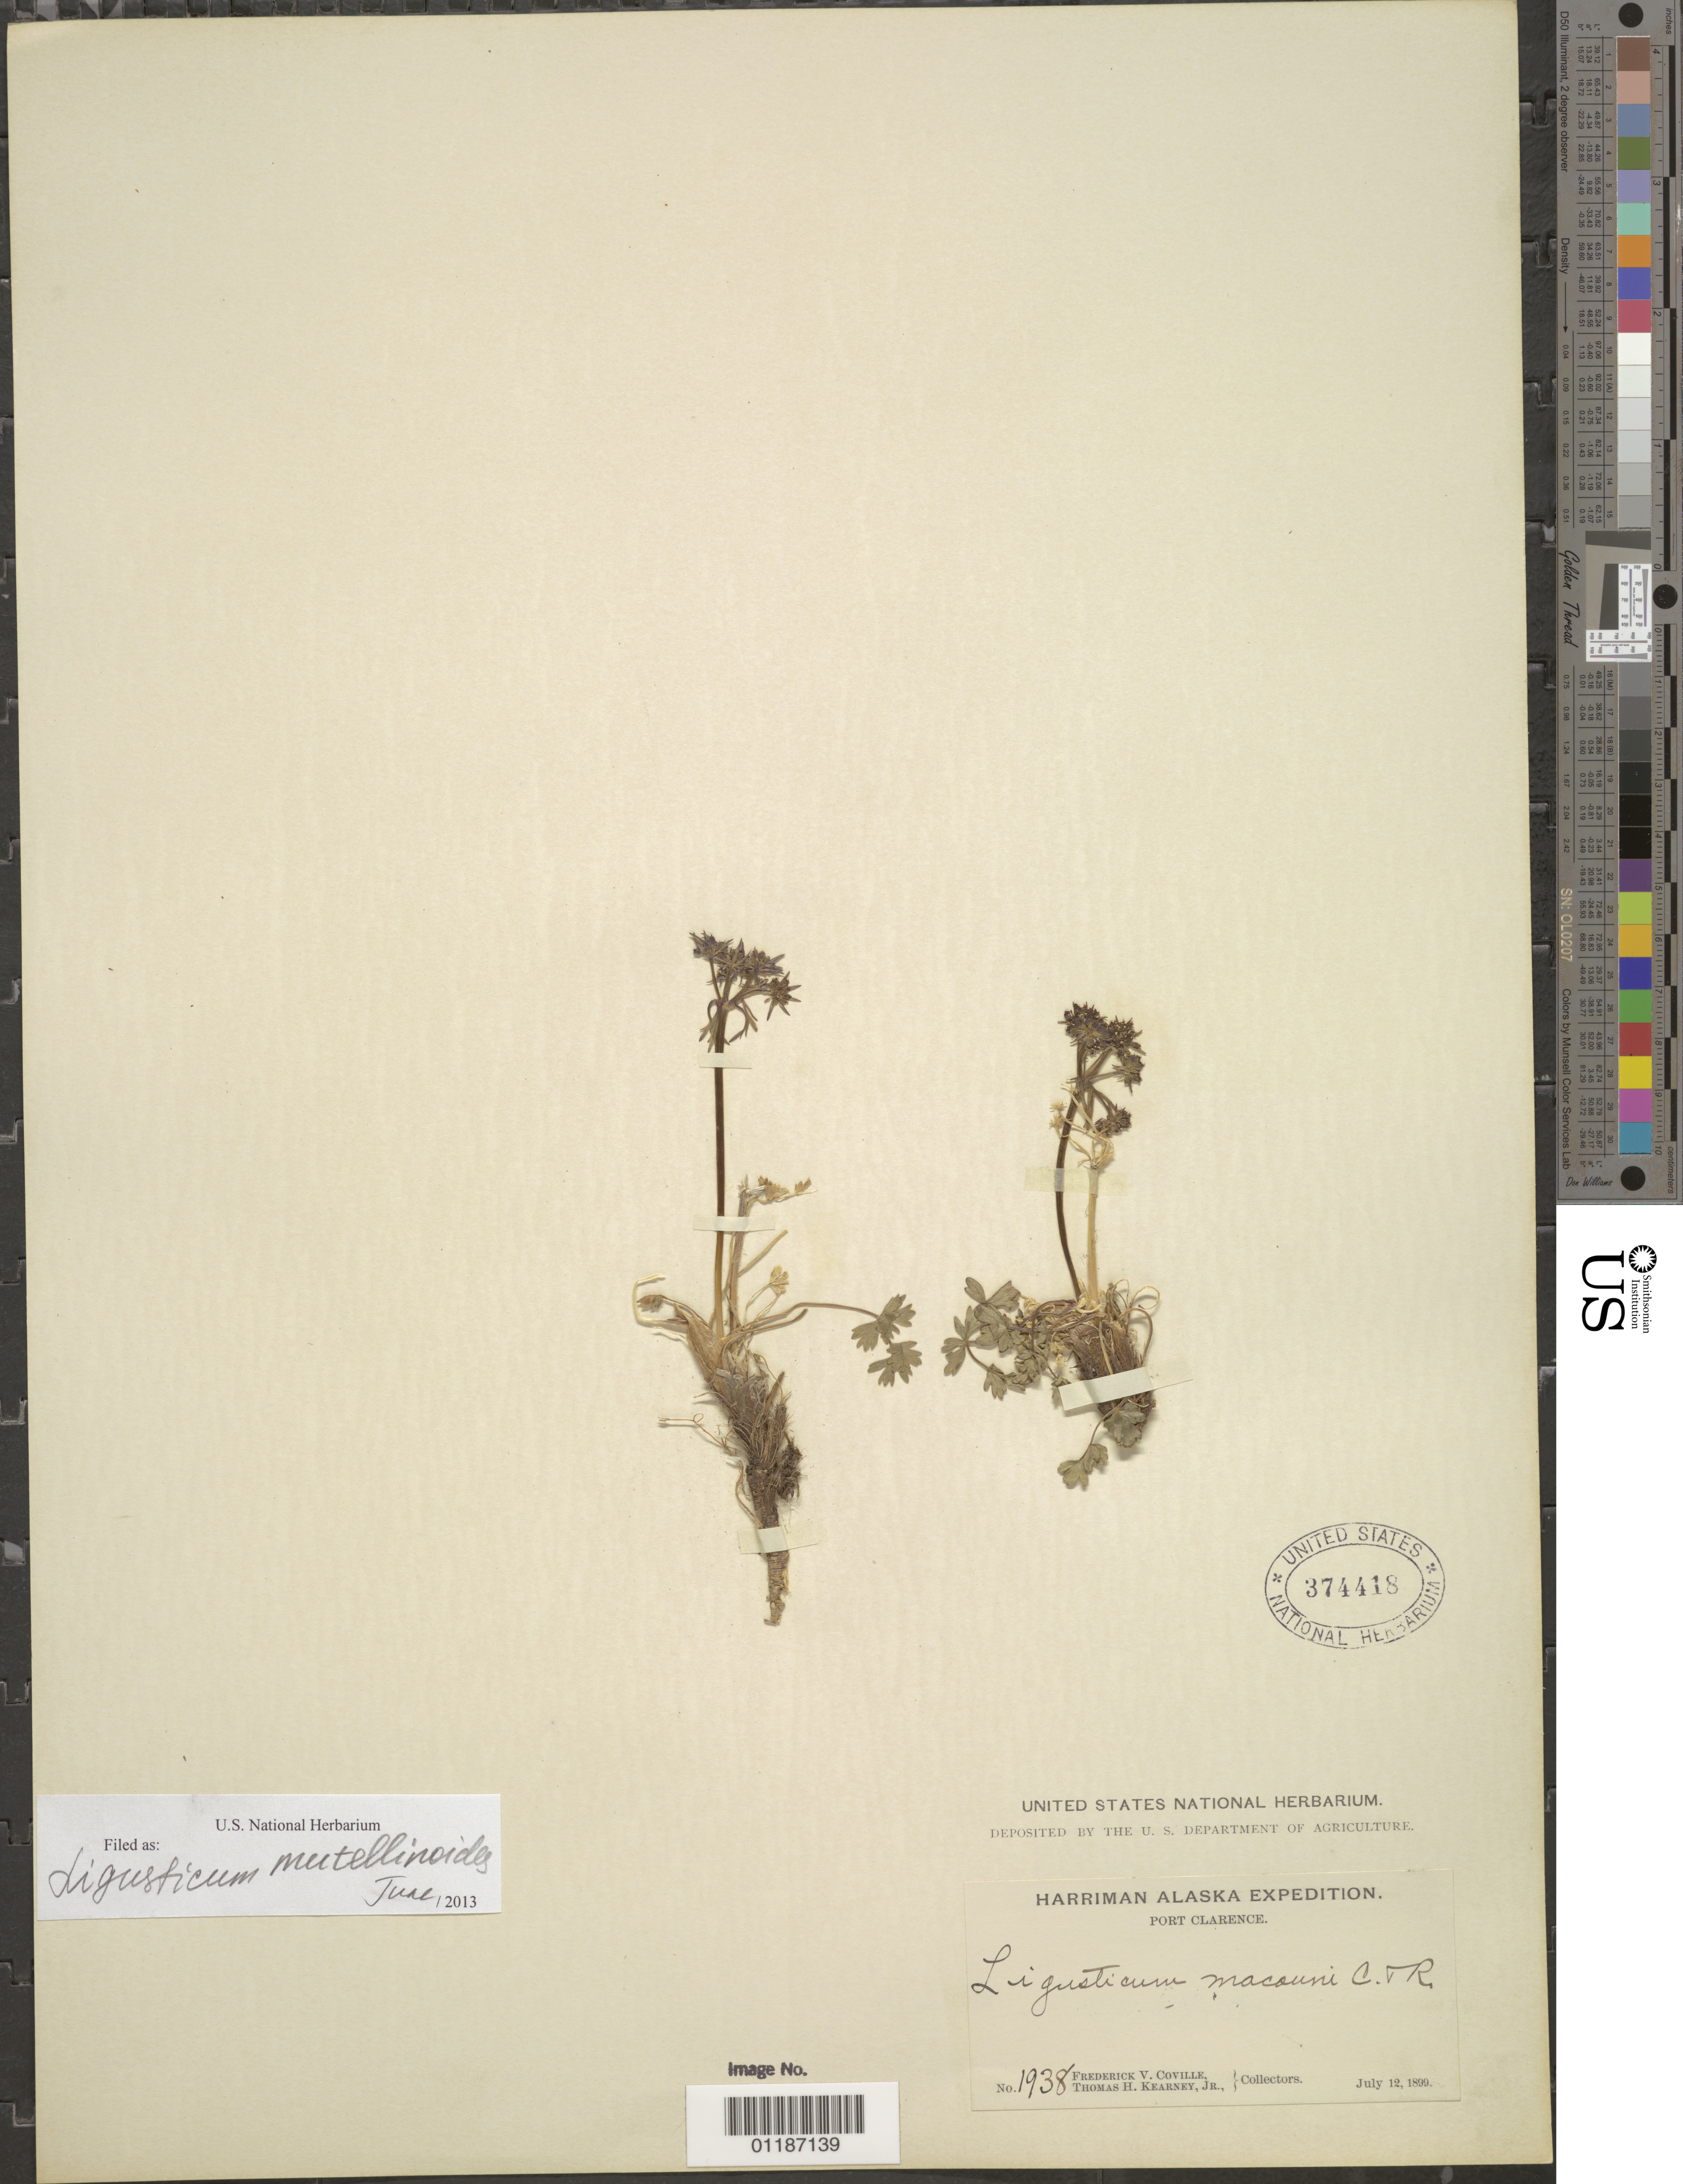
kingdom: Plantae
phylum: Tracheophyta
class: Magnoliopsida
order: Apiales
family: Apiaceae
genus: Ligusticum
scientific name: Ligusticum mutellinoides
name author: (Crantz) Vill.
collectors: F. V. Coville & T. H. Kearney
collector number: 1938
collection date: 1899-07-12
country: United States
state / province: Alaska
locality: Port Clarence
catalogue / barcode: US 374418